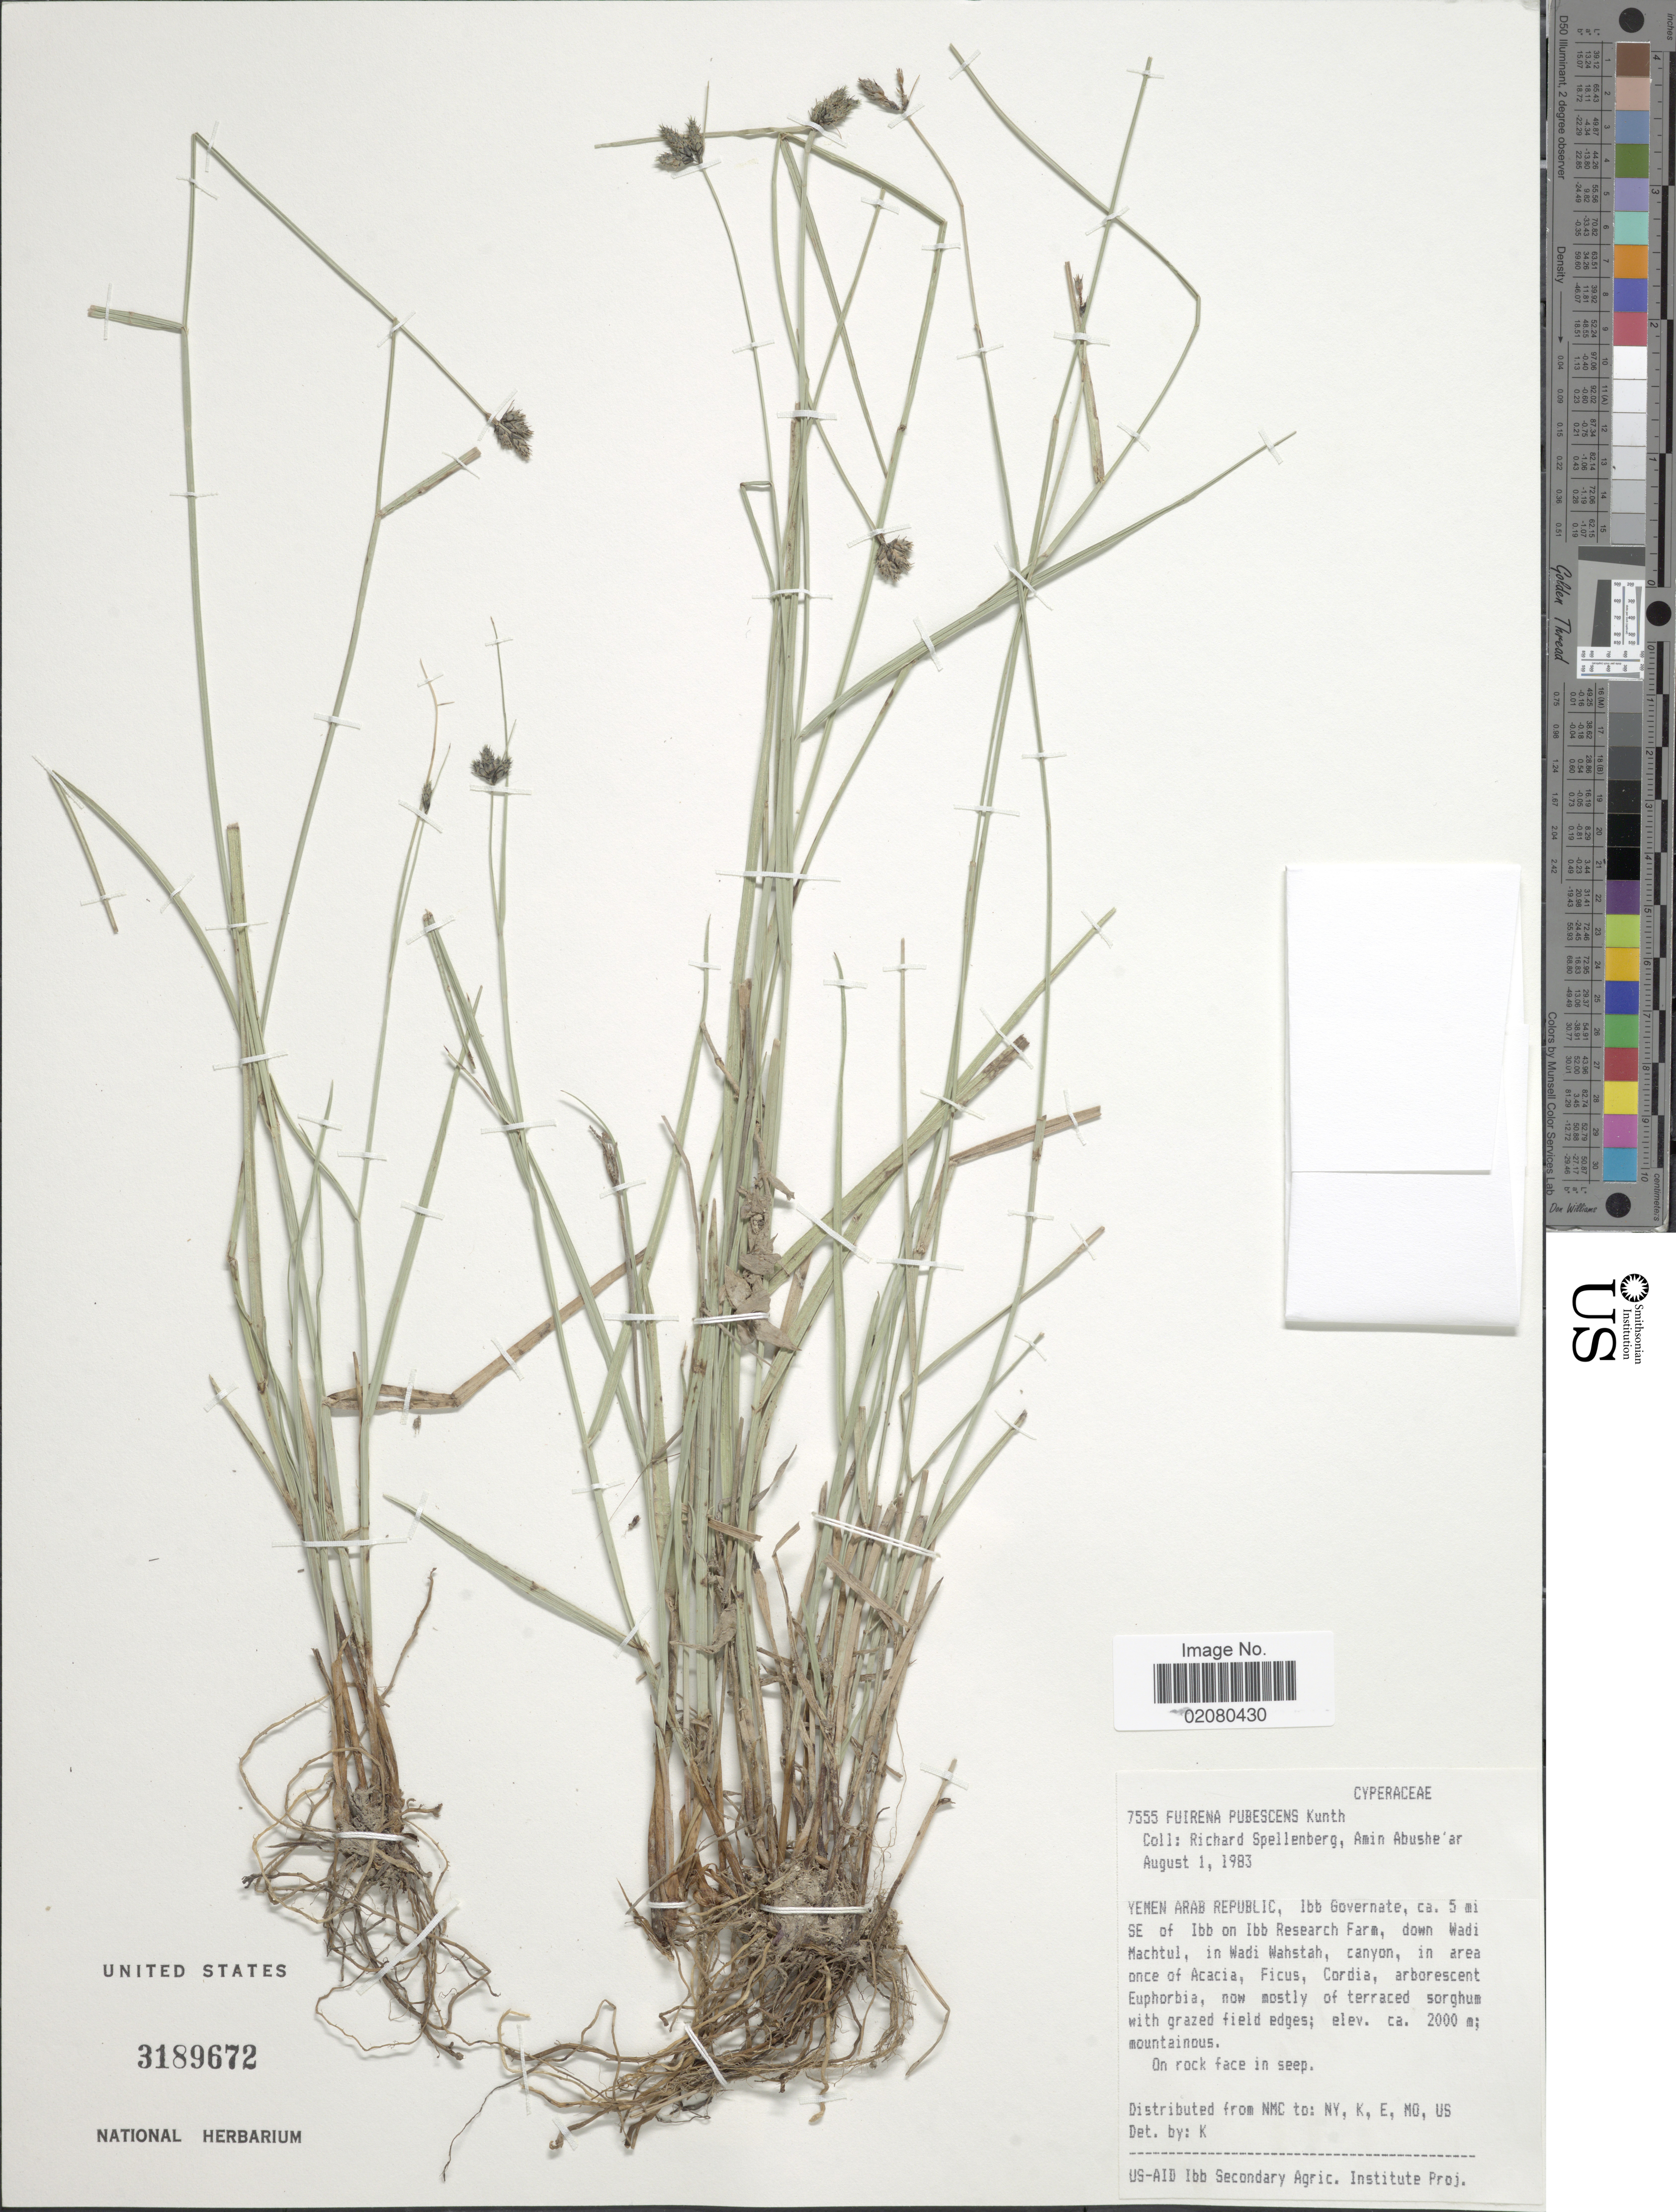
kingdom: Plantae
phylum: Tracheophyta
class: Liliopsida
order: Poales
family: Cyperaceae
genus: Fuirena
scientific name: Fuirena pubescens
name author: (Poir.) Kunth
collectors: R. Spellenberg & A. Abushe'ar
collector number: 7555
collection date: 1983-08-01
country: Yemen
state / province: Ibb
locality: Yemen Arab Republic, Ibb Governate, ca. 5 mi SE of Ibb on Ibb Research Farm, down Wadi Machtul, in Wadi Wahstah, canyon.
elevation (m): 2000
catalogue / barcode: US 3189672